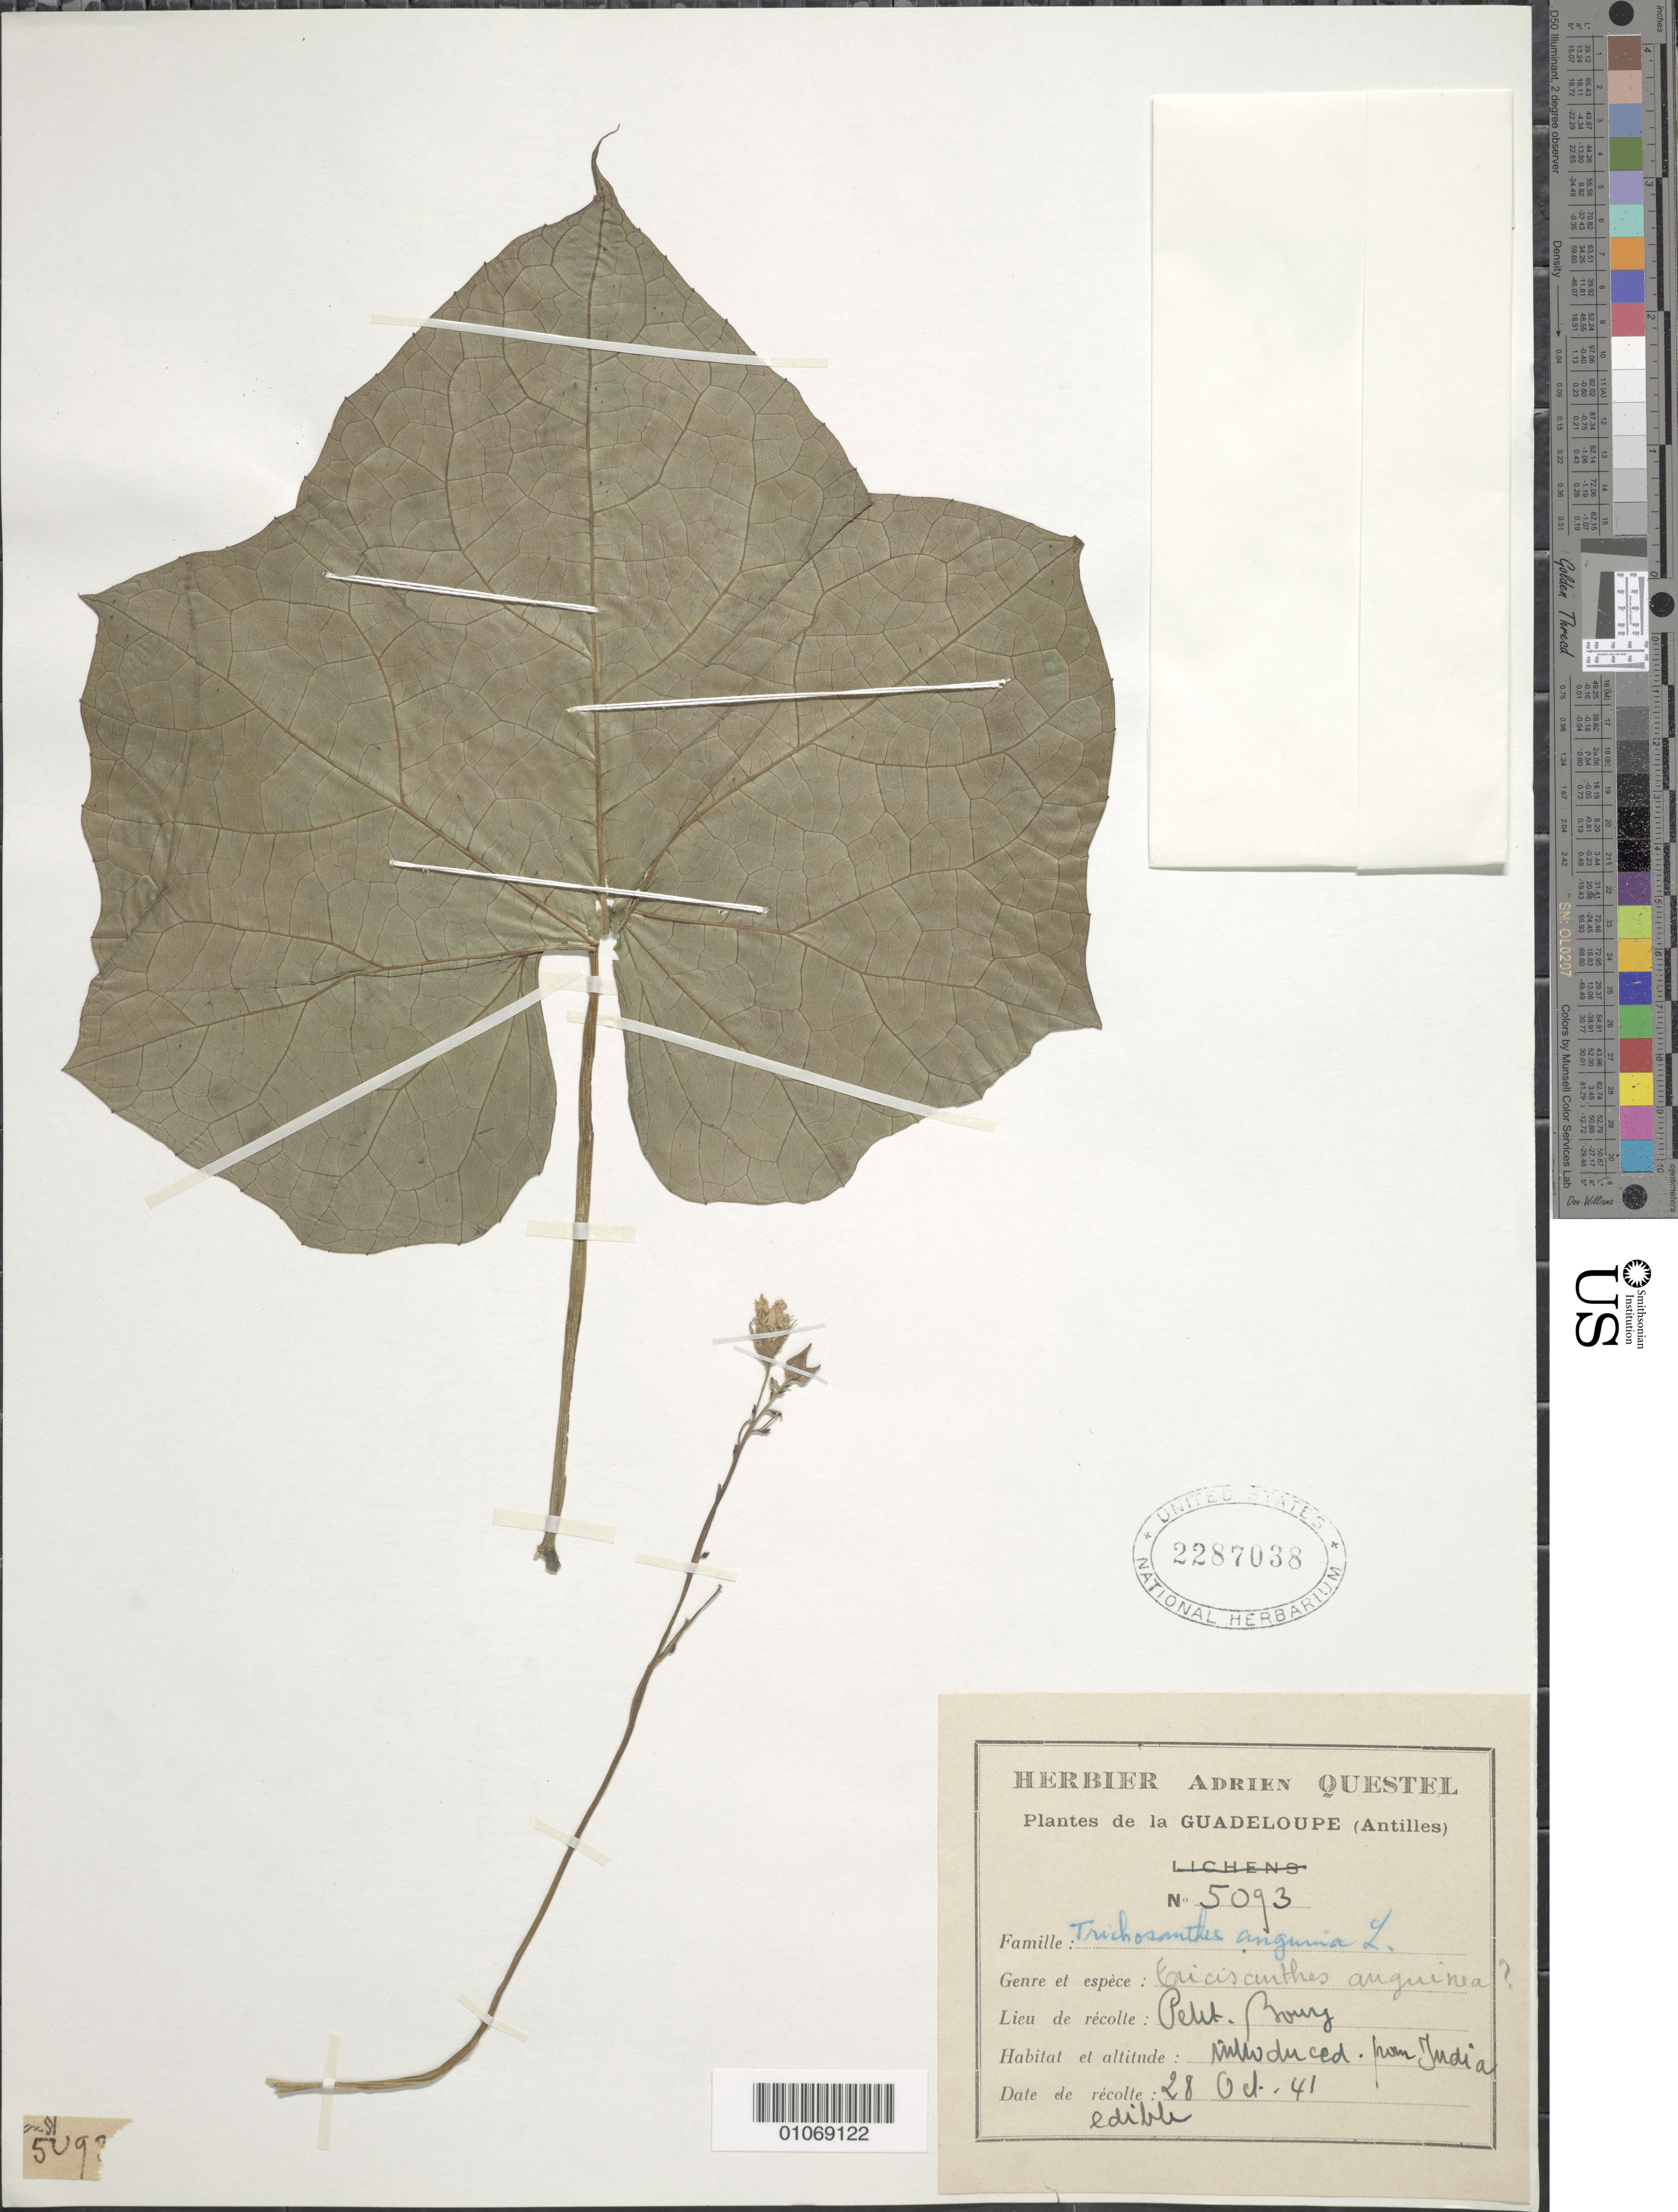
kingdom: Plantae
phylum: Tracheophyta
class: Magnoliopsida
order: Cucurbitales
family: Cucurbitaceae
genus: Luffa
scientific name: Luffa sp.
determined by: Nee, Michael H.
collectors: A. Questel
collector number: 5093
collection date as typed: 28 Oct 1941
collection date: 1941-10-28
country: Guadeloupe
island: Basse Terre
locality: Petit Bourg.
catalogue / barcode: US 2287038